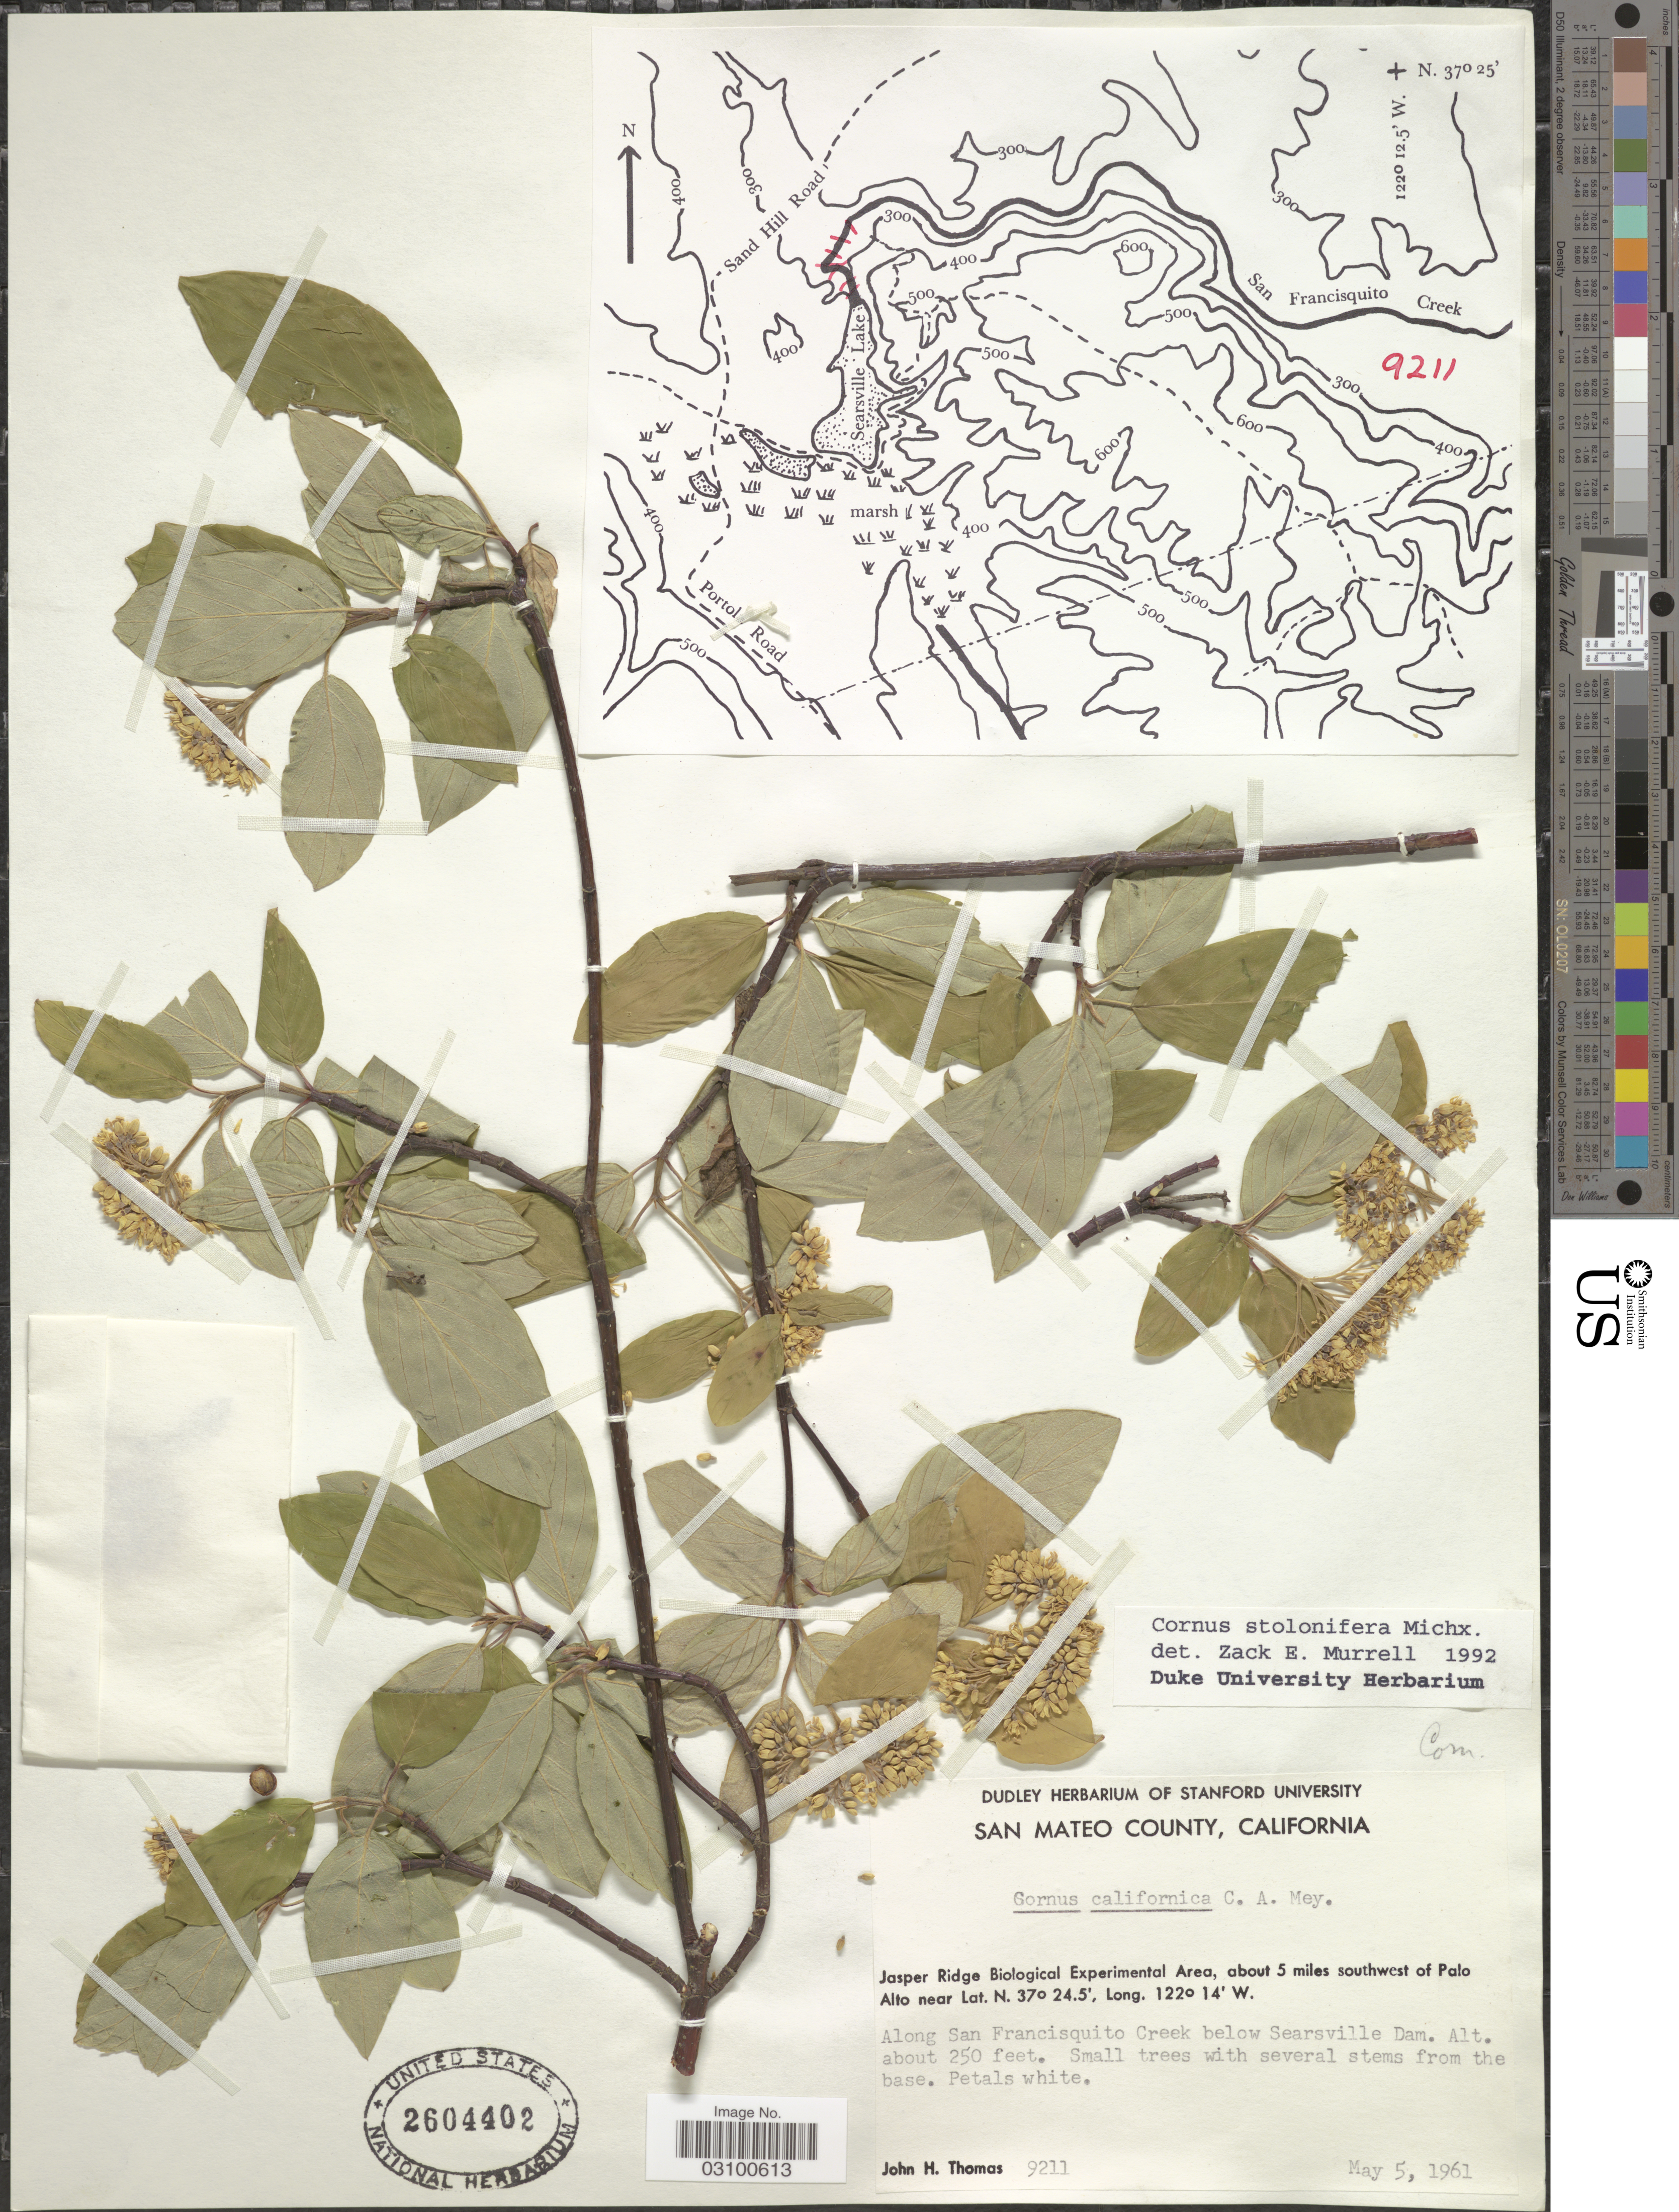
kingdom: Plantae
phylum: Tracheophyta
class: Magnoliopsida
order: Cornales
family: Cornaceae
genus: Cornus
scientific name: Cornus sericea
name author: L.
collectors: J. H. Thomas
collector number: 9211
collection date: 1961-05-05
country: United States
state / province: California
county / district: San Mateo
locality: San Mateo County. Jasper Ridge Biological Experimental Area, about 5 miles southwest of Palo Alto. Along San Francisquito Creek below Searsville Dam.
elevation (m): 76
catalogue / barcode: US 2604402